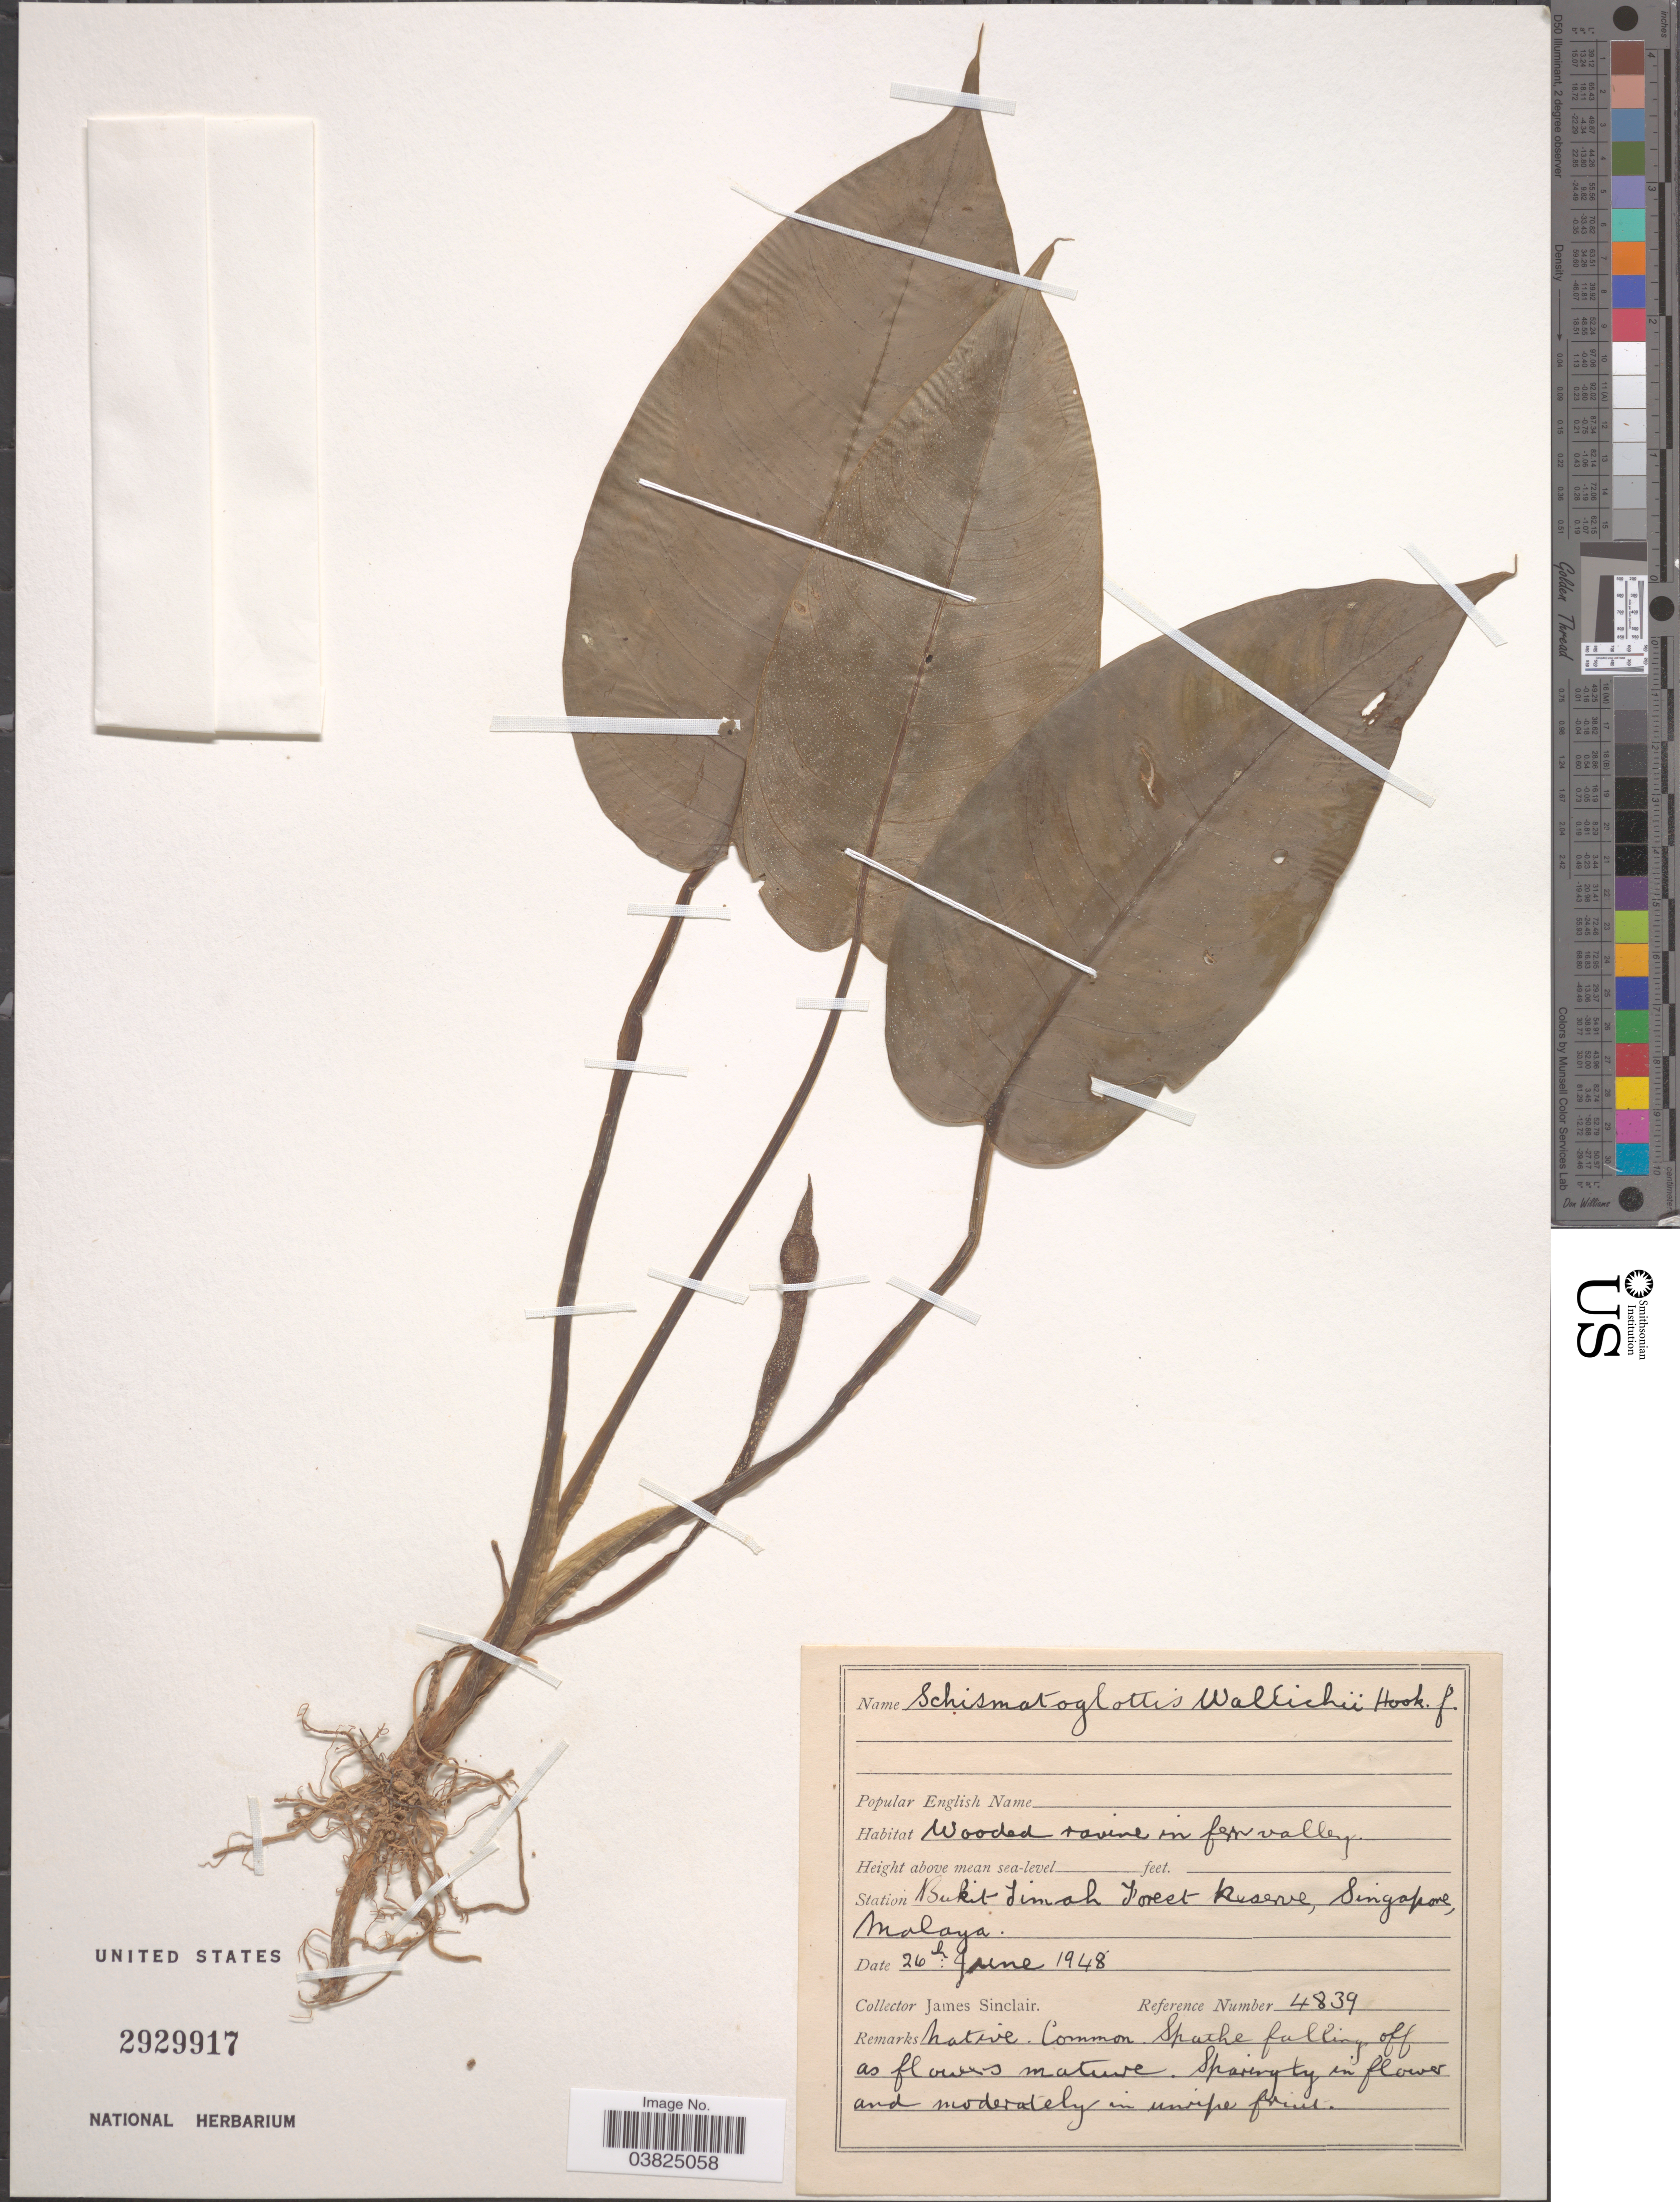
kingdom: Plantae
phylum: Tracheophyta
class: Liliopsida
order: Alismatales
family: Araceae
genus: Schismatoglottis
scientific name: Schismatoglottis wallichii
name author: Hook. f.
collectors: J. Sinclair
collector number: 4839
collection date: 1948-06-26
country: Singapore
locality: Wooded ravine in fern valley .Station Bukit Timah Forest Reserve, Malaya.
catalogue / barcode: US 2929917